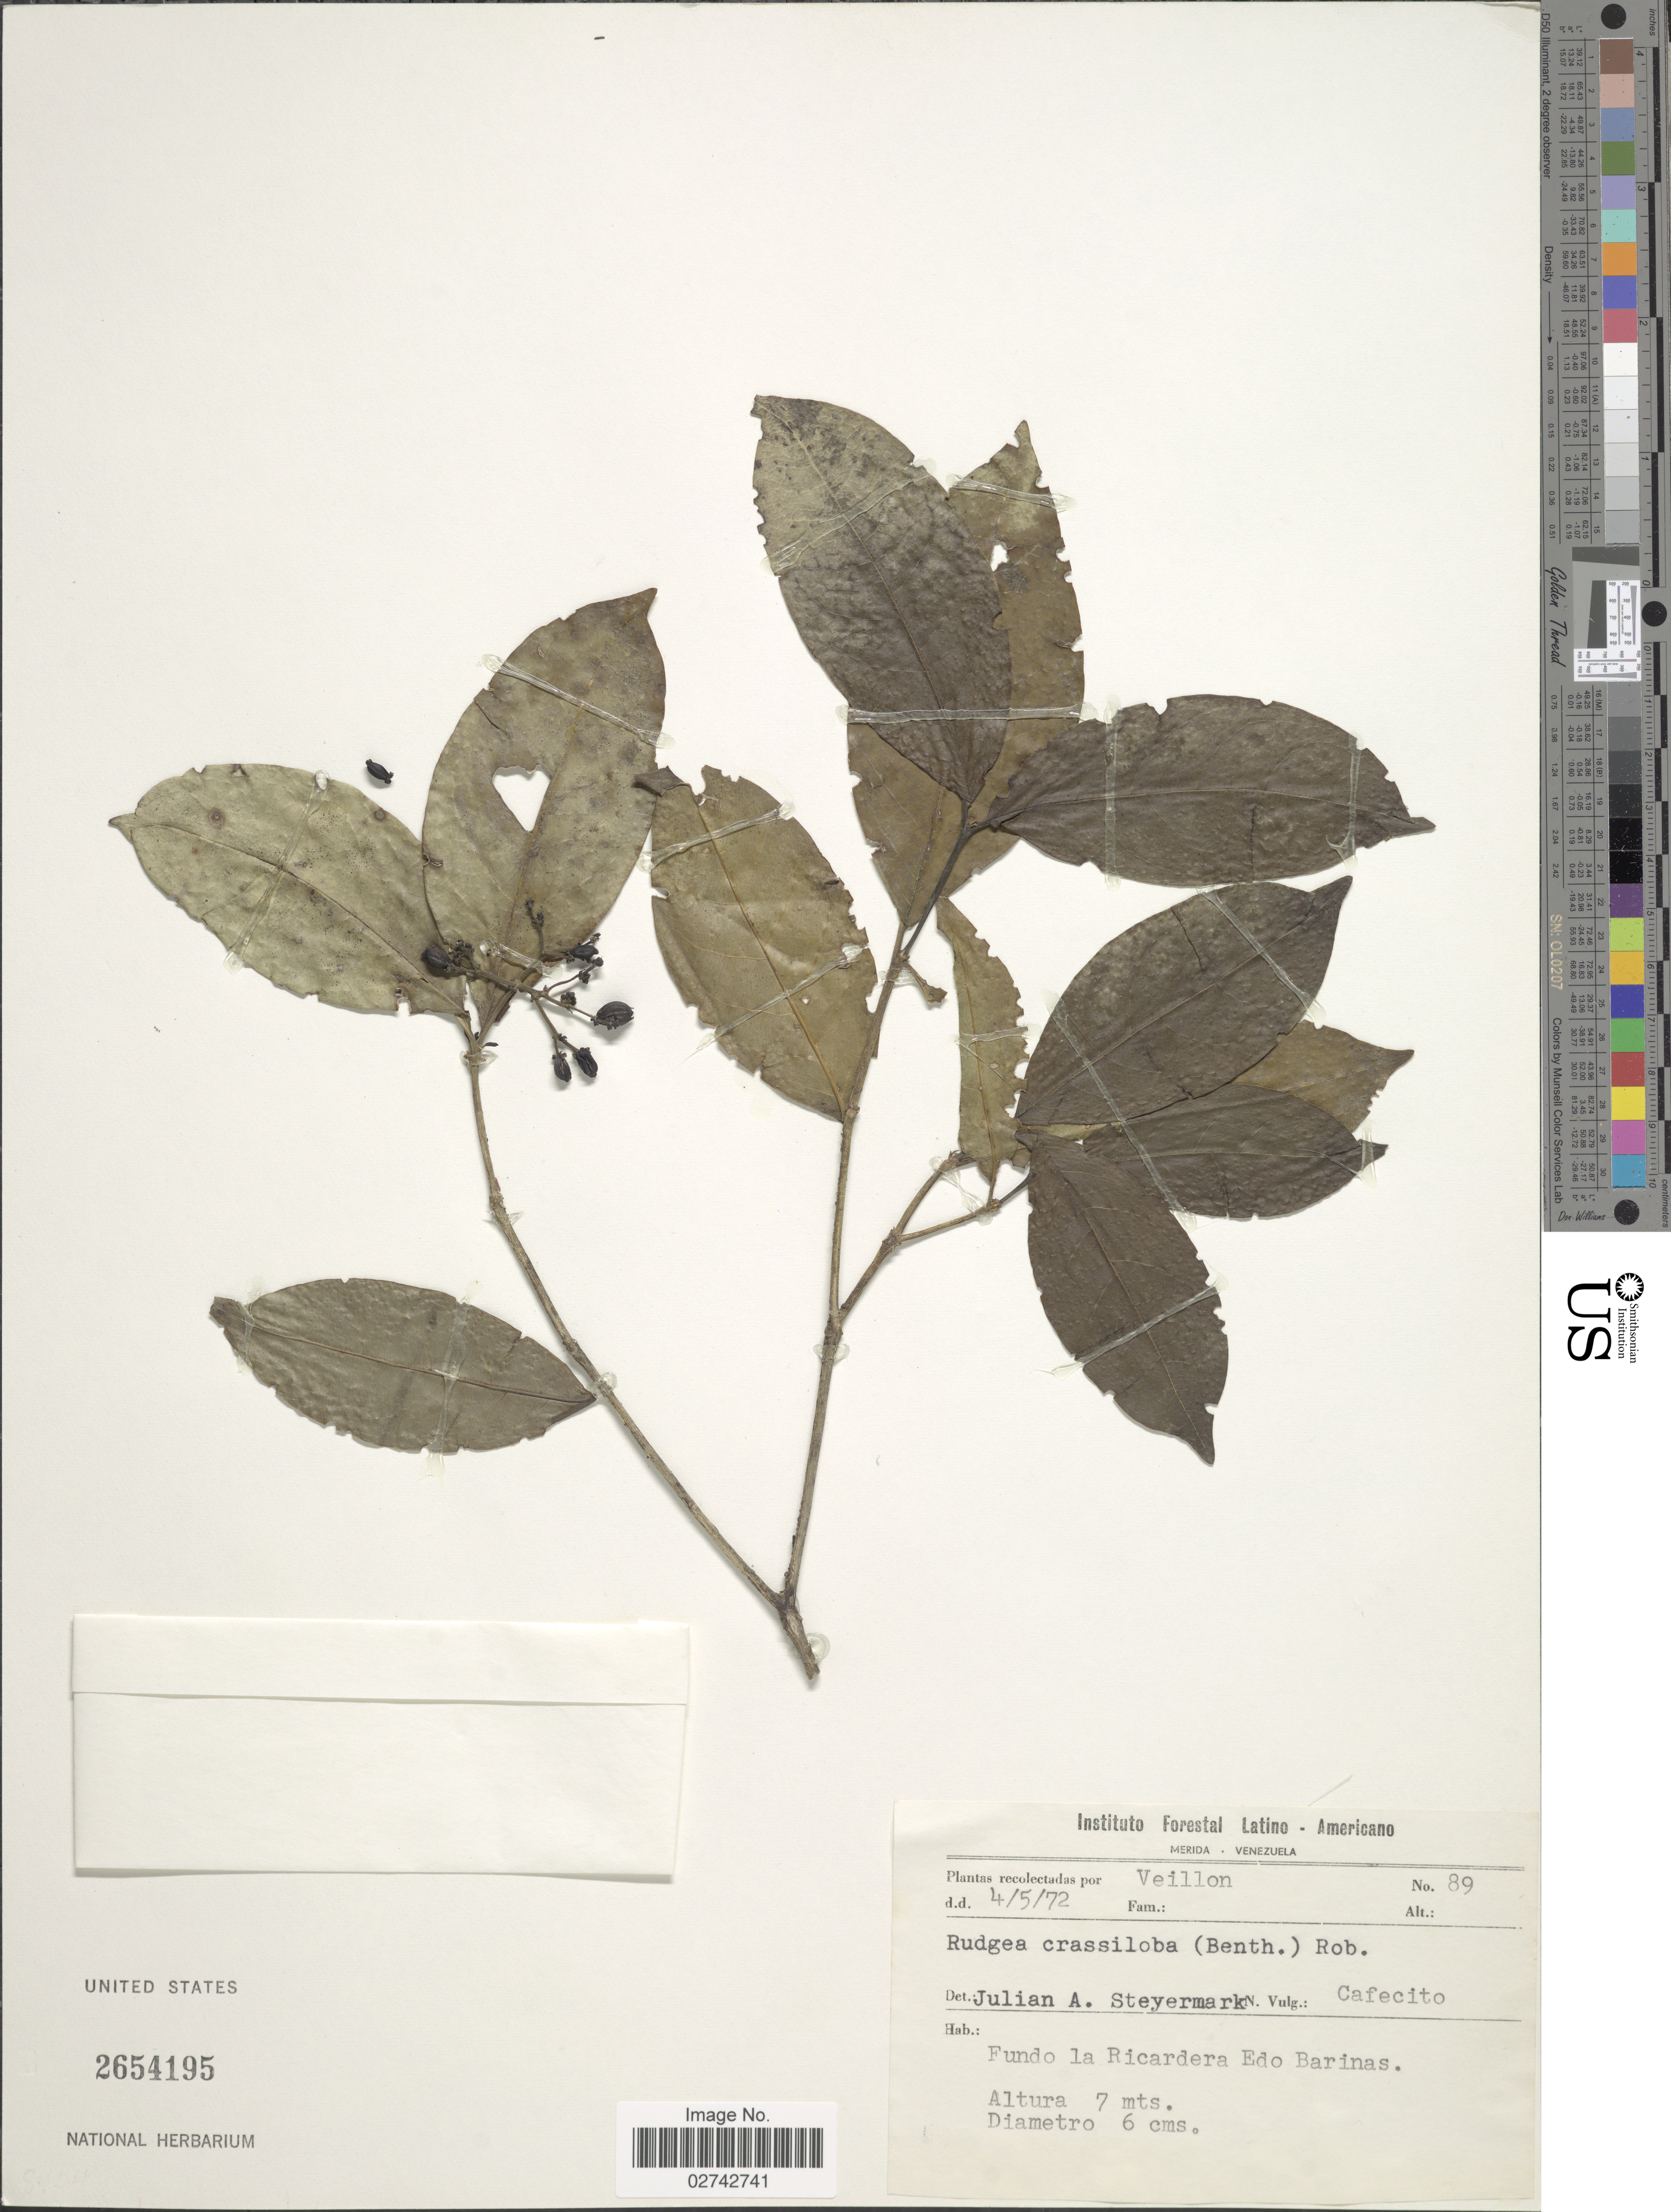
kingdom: Plantae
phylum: Tracheophyta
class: Magnoliopsida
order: Gentianales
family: Rubiaceae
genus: Rudgea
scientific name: Rudgea crassiloba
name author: (Benth.) B.L. Rob.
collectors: -. Veillon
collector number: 89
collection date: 1972-05-04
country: Venezuela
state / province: Barinas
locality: Fundo la Ricardera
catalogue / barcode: US 2654195